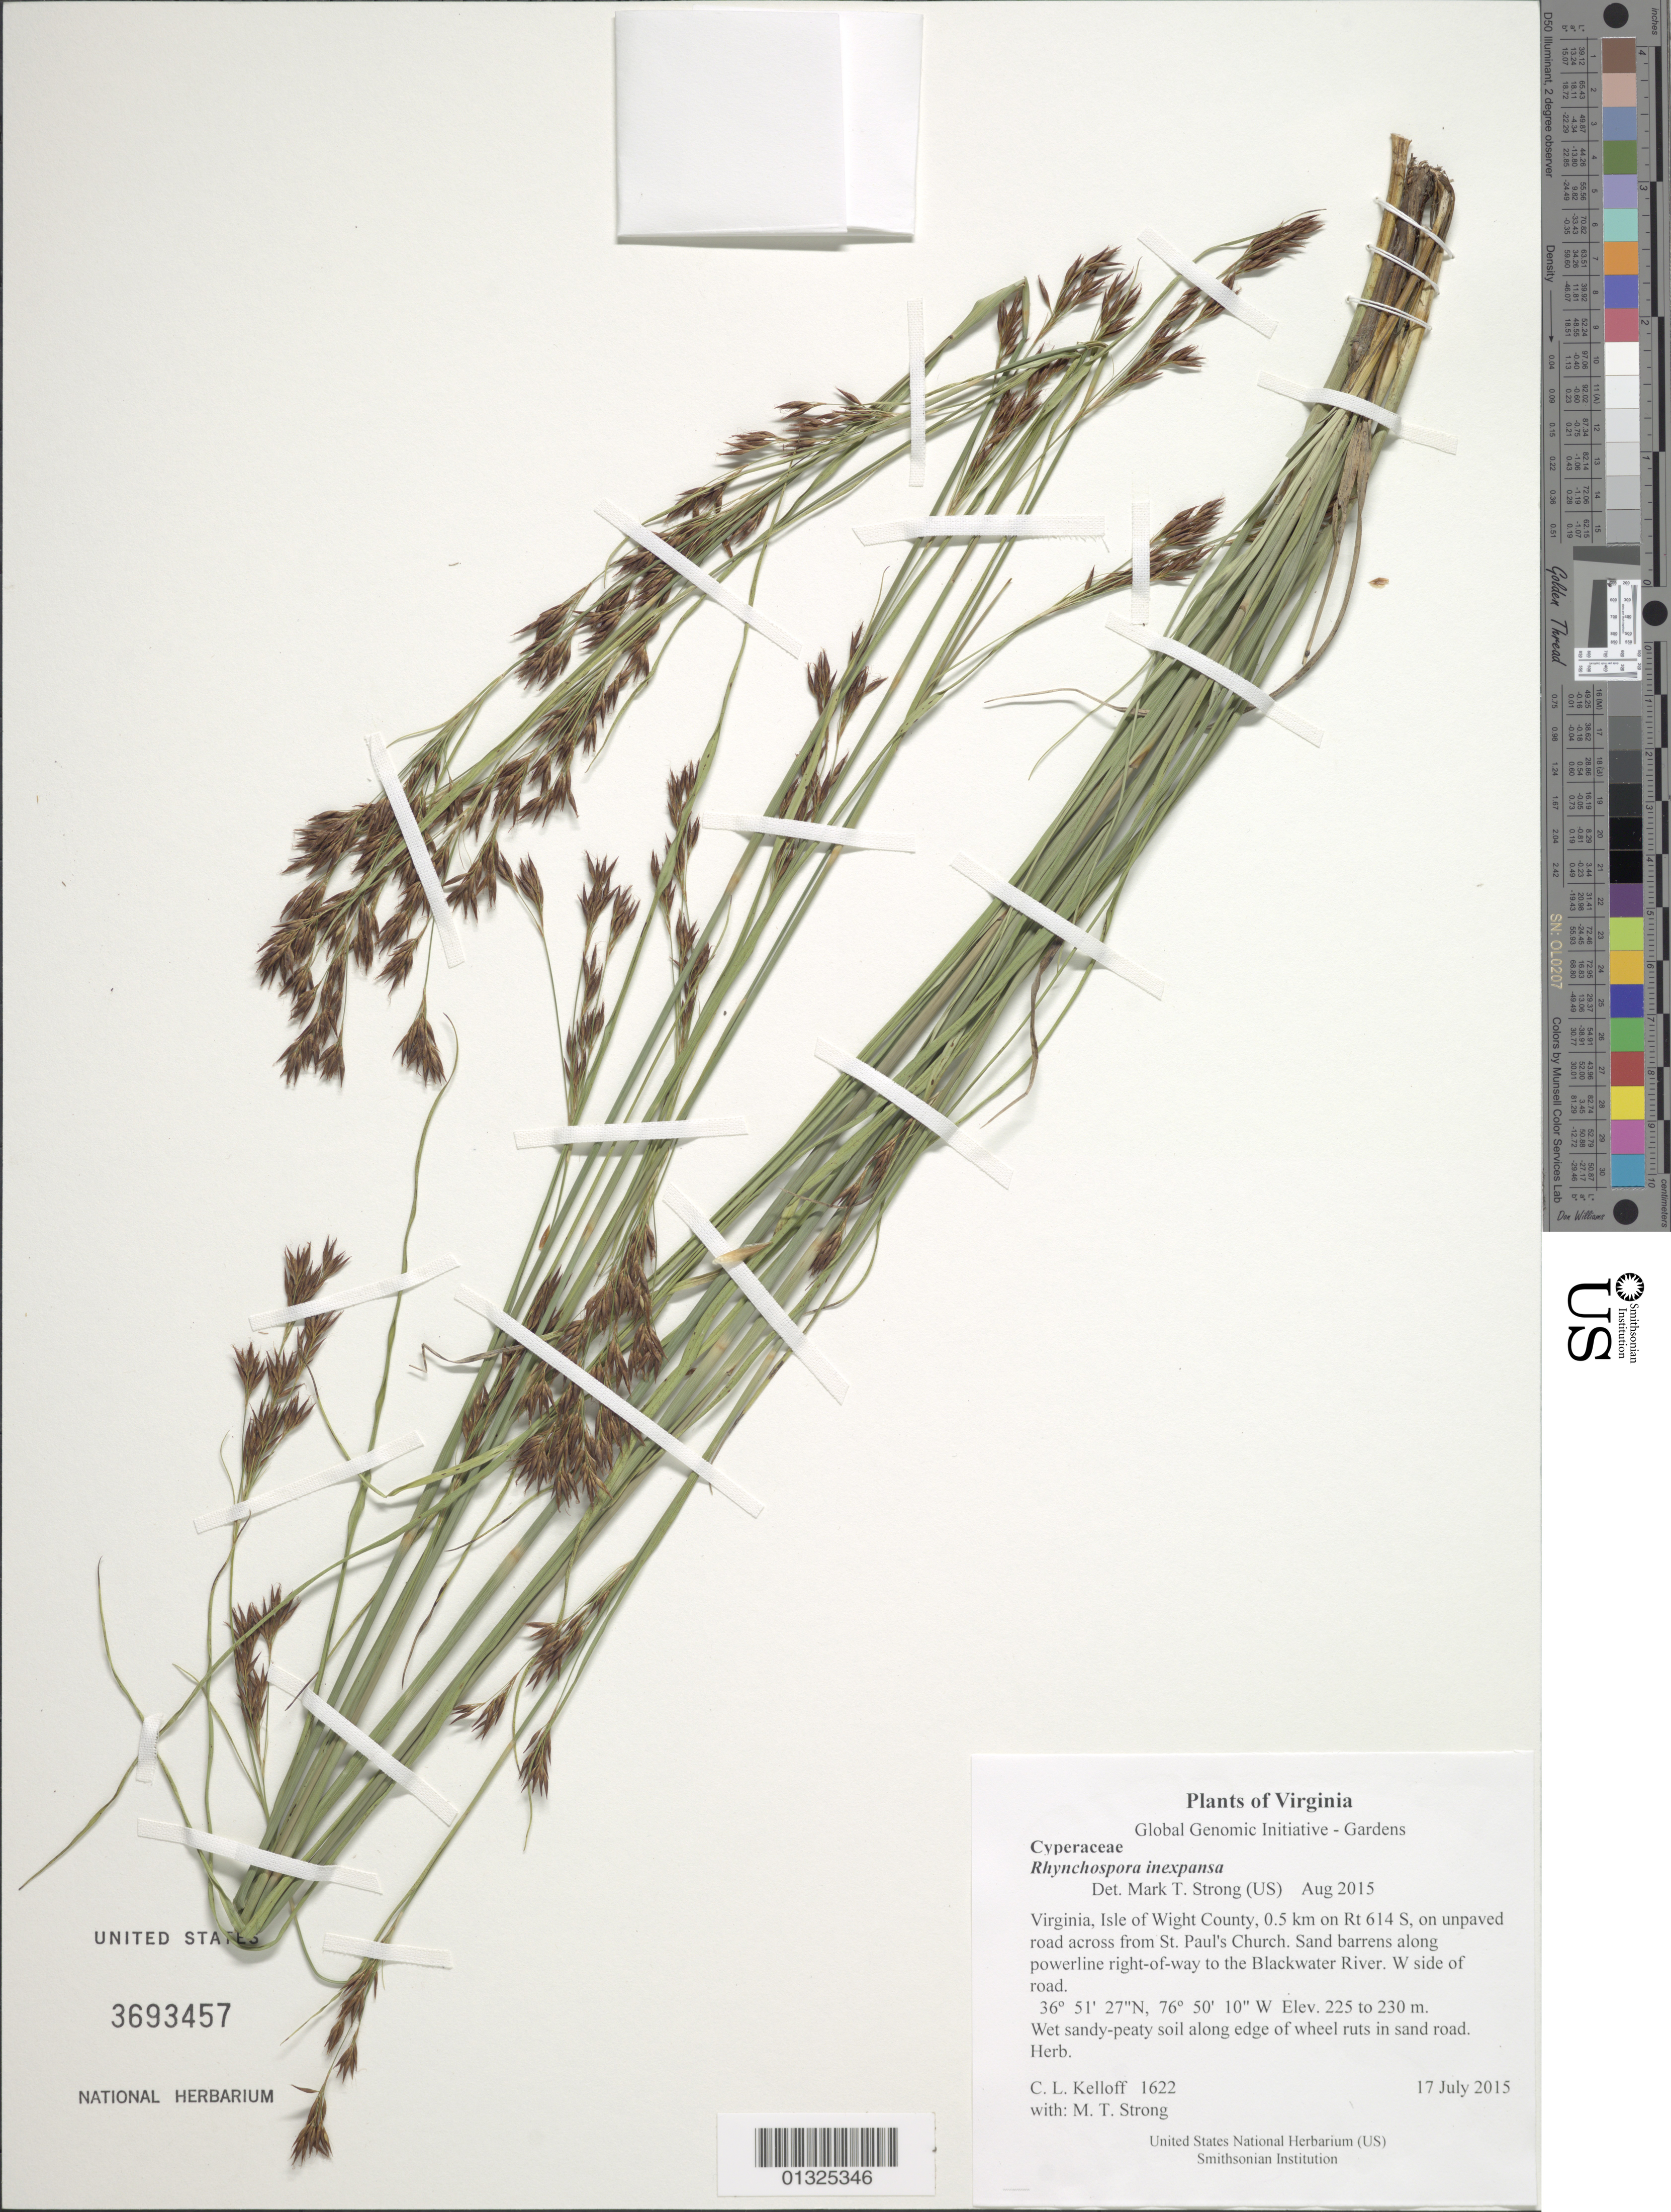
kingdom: Plantae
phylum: Tracheophyta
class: Liliopsida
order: Poales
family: Cyperaceae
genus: Rhynchospora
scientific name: Rhynchospora inexpansa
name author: (Michx.) Vahl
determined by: Strong, M. T., (US), Smithsonian Institution - National Museum of Natural History (UNITED STATES)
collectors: C. L. Kelloff & M. T. Strong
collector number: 1622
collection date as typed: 17 July 2015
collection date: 2015-07-17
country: United States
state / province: Virginia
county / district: Isle of Wight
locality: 0.5 km on Rt 614 S, on unpaved road across from St. Paul's Church. Sand barrens along powerline right-of-way to the Blackwater River. W side of road.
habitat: Wet sandy-peaty soil along edge of wheel ruts in sand road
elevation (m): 225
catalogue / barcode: US 3693457